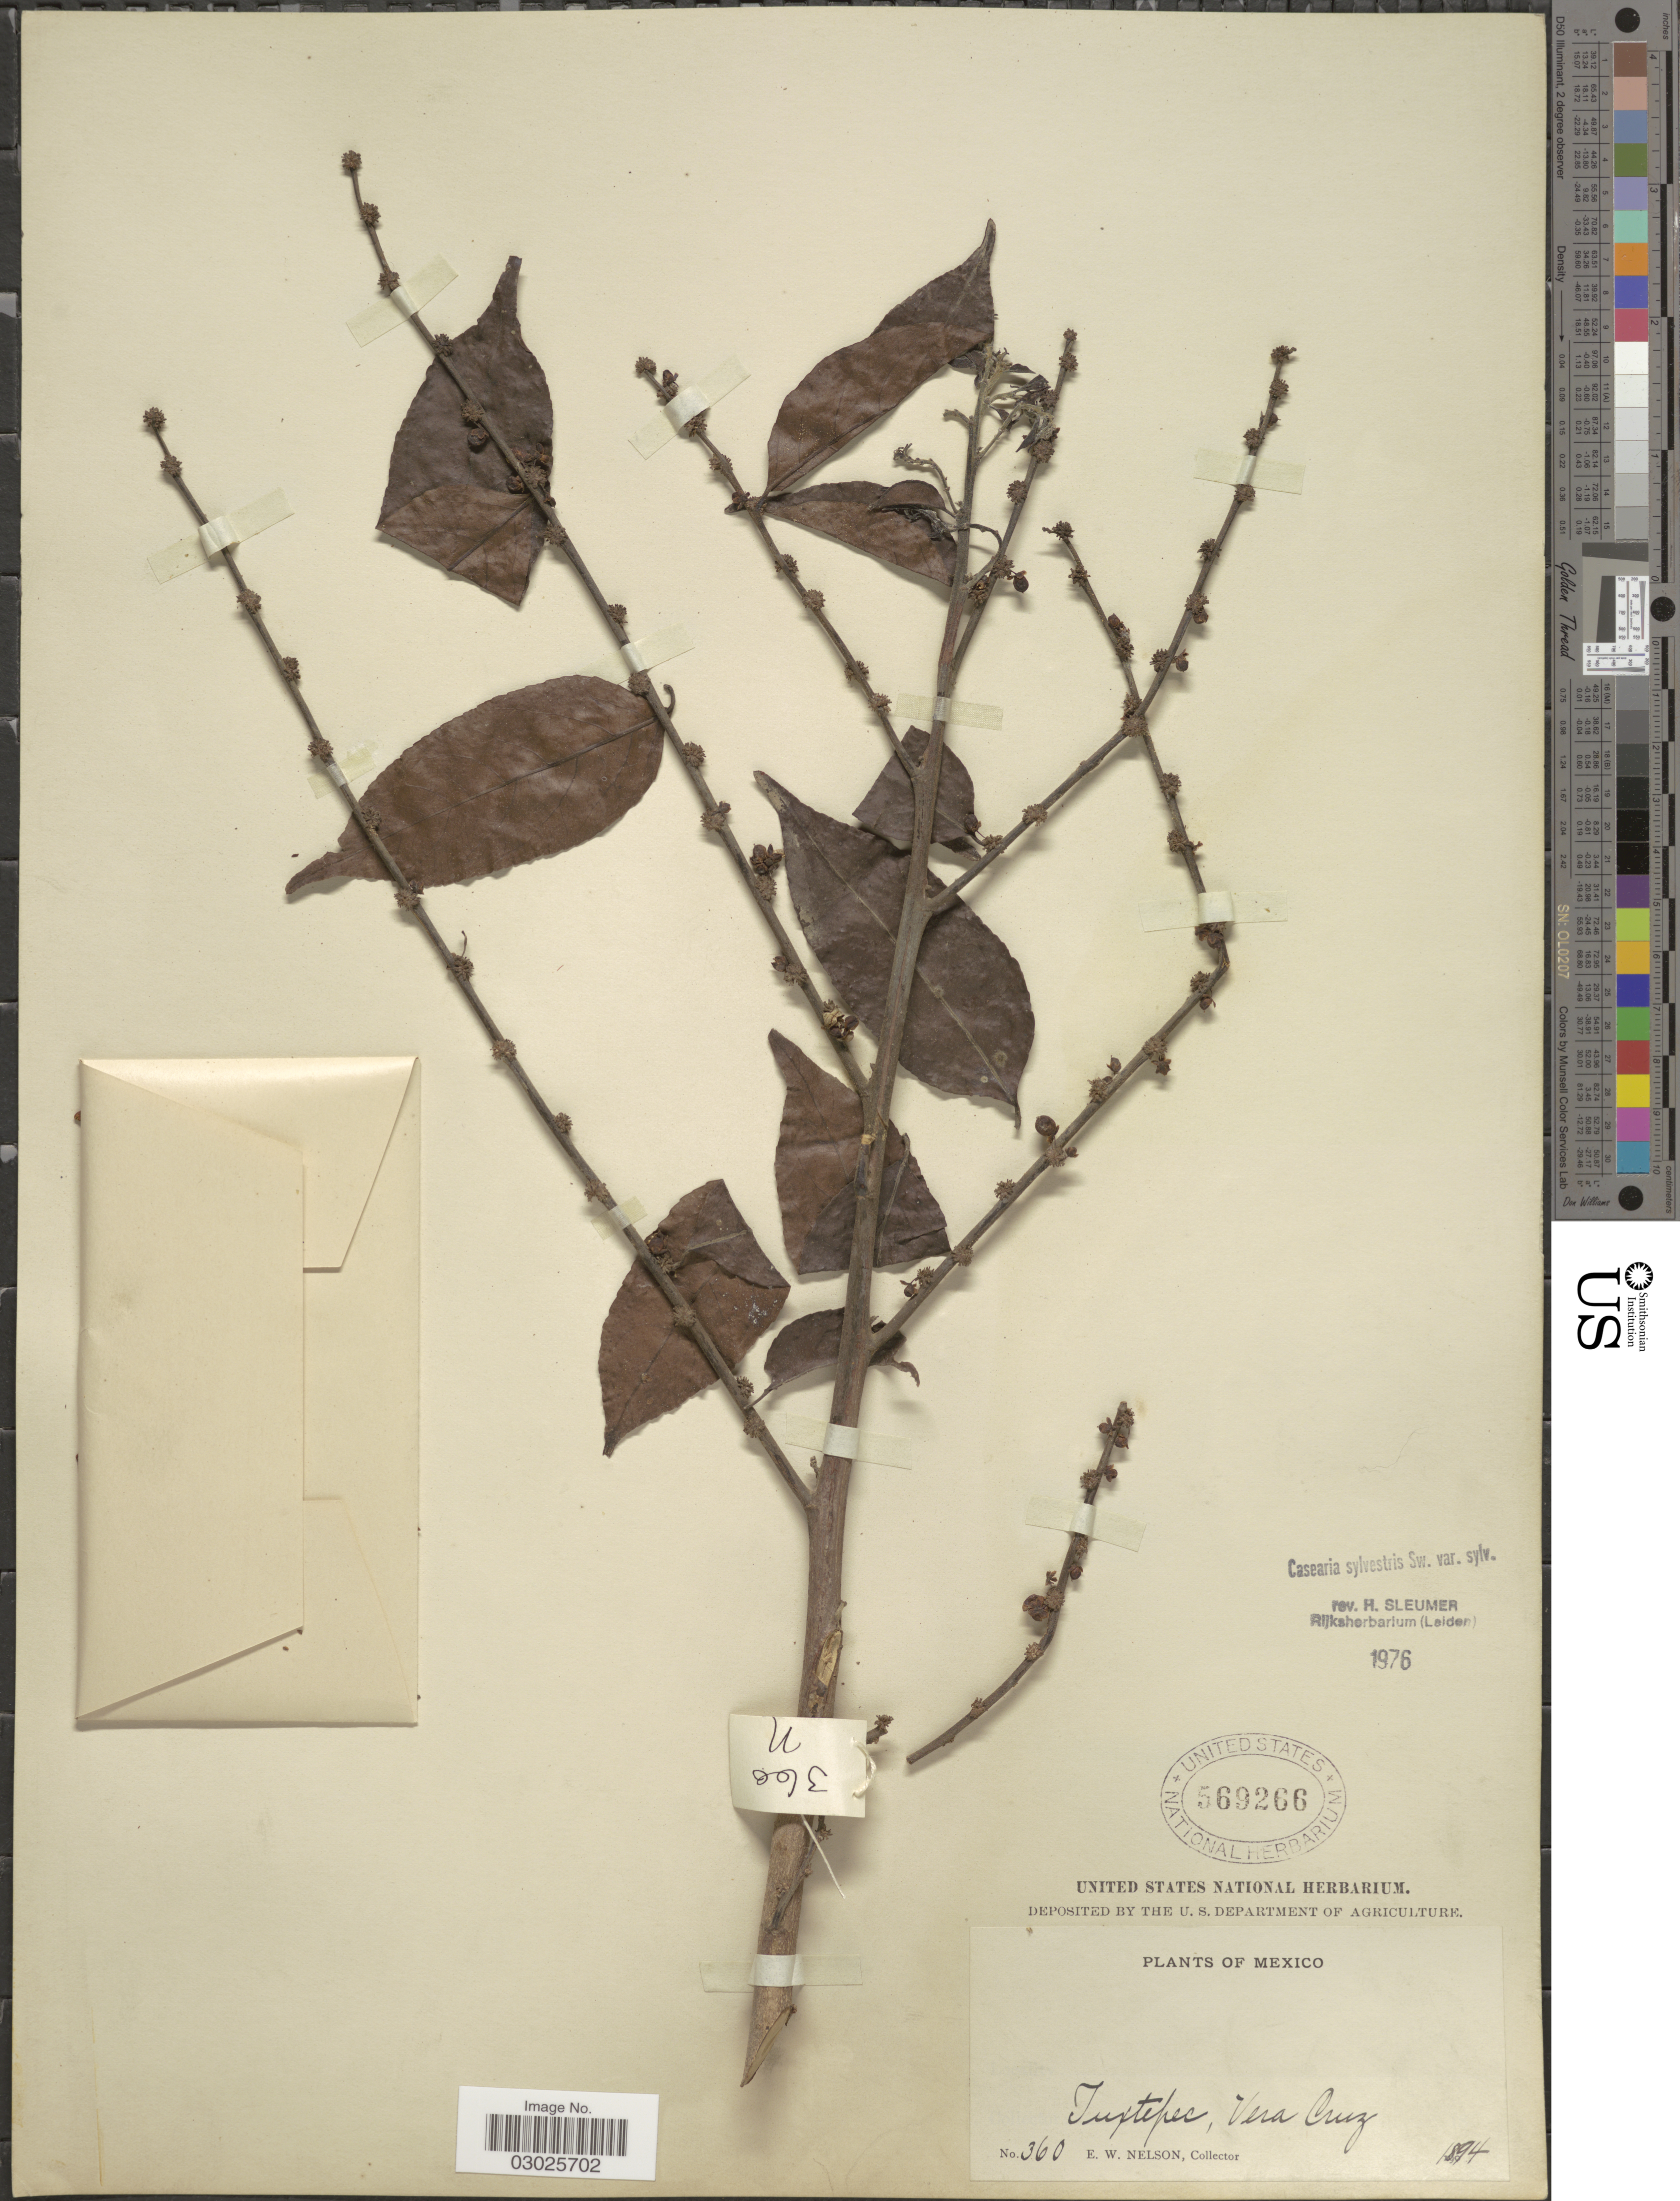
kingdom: Plantae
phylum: Tracheophyta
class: Magnoliopsida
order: Malpighiales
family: Salicaceae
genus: Casearia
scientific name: Casearia sylvestris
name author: Sw.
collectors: E. W. Nelson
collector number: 360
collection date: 1894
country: Mexico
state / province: Veracruz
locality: Tuxtepec, Vera Cruz.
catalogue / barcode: US 569266